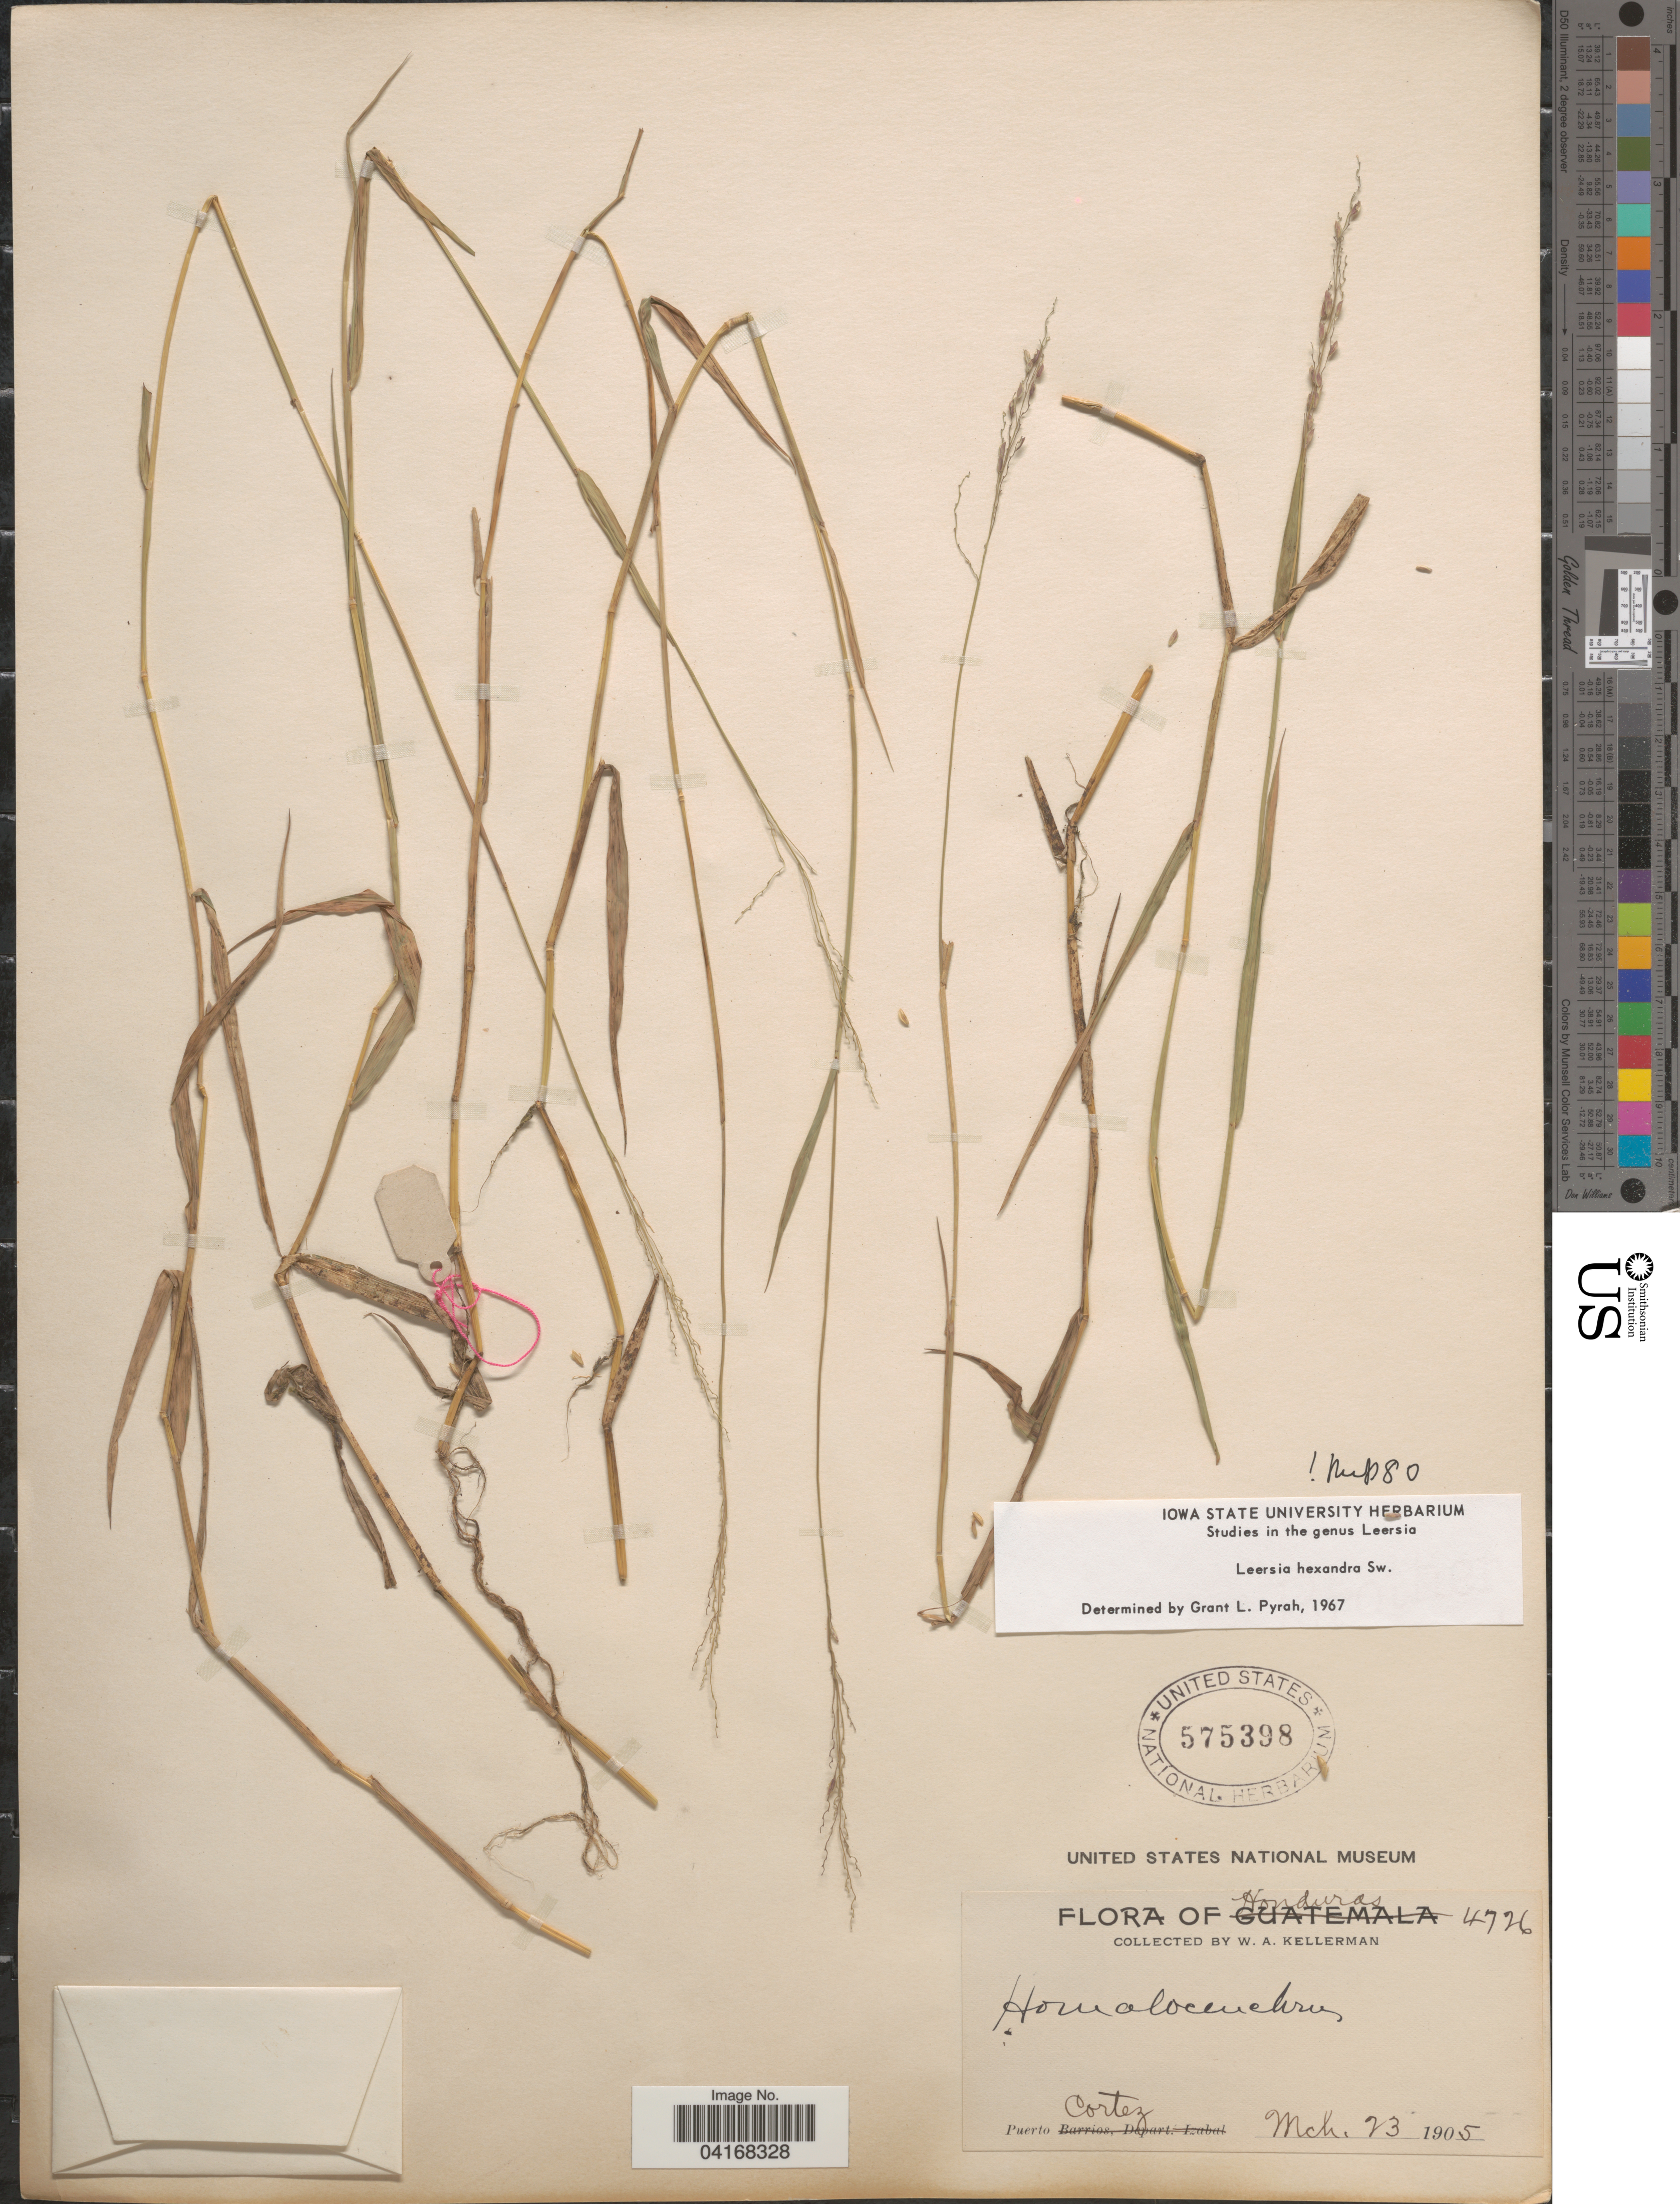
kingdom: Plantae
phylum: Tracheophyta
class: Liliopsida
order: Poales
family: Poaceae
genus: Leersia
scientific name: Leersia hexandra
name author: Sw.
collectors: W. Kellerman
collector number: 4726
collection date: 1905-03-23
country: Honduras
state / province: Cortes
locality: Puerto Cortez.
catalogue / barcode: US 575398